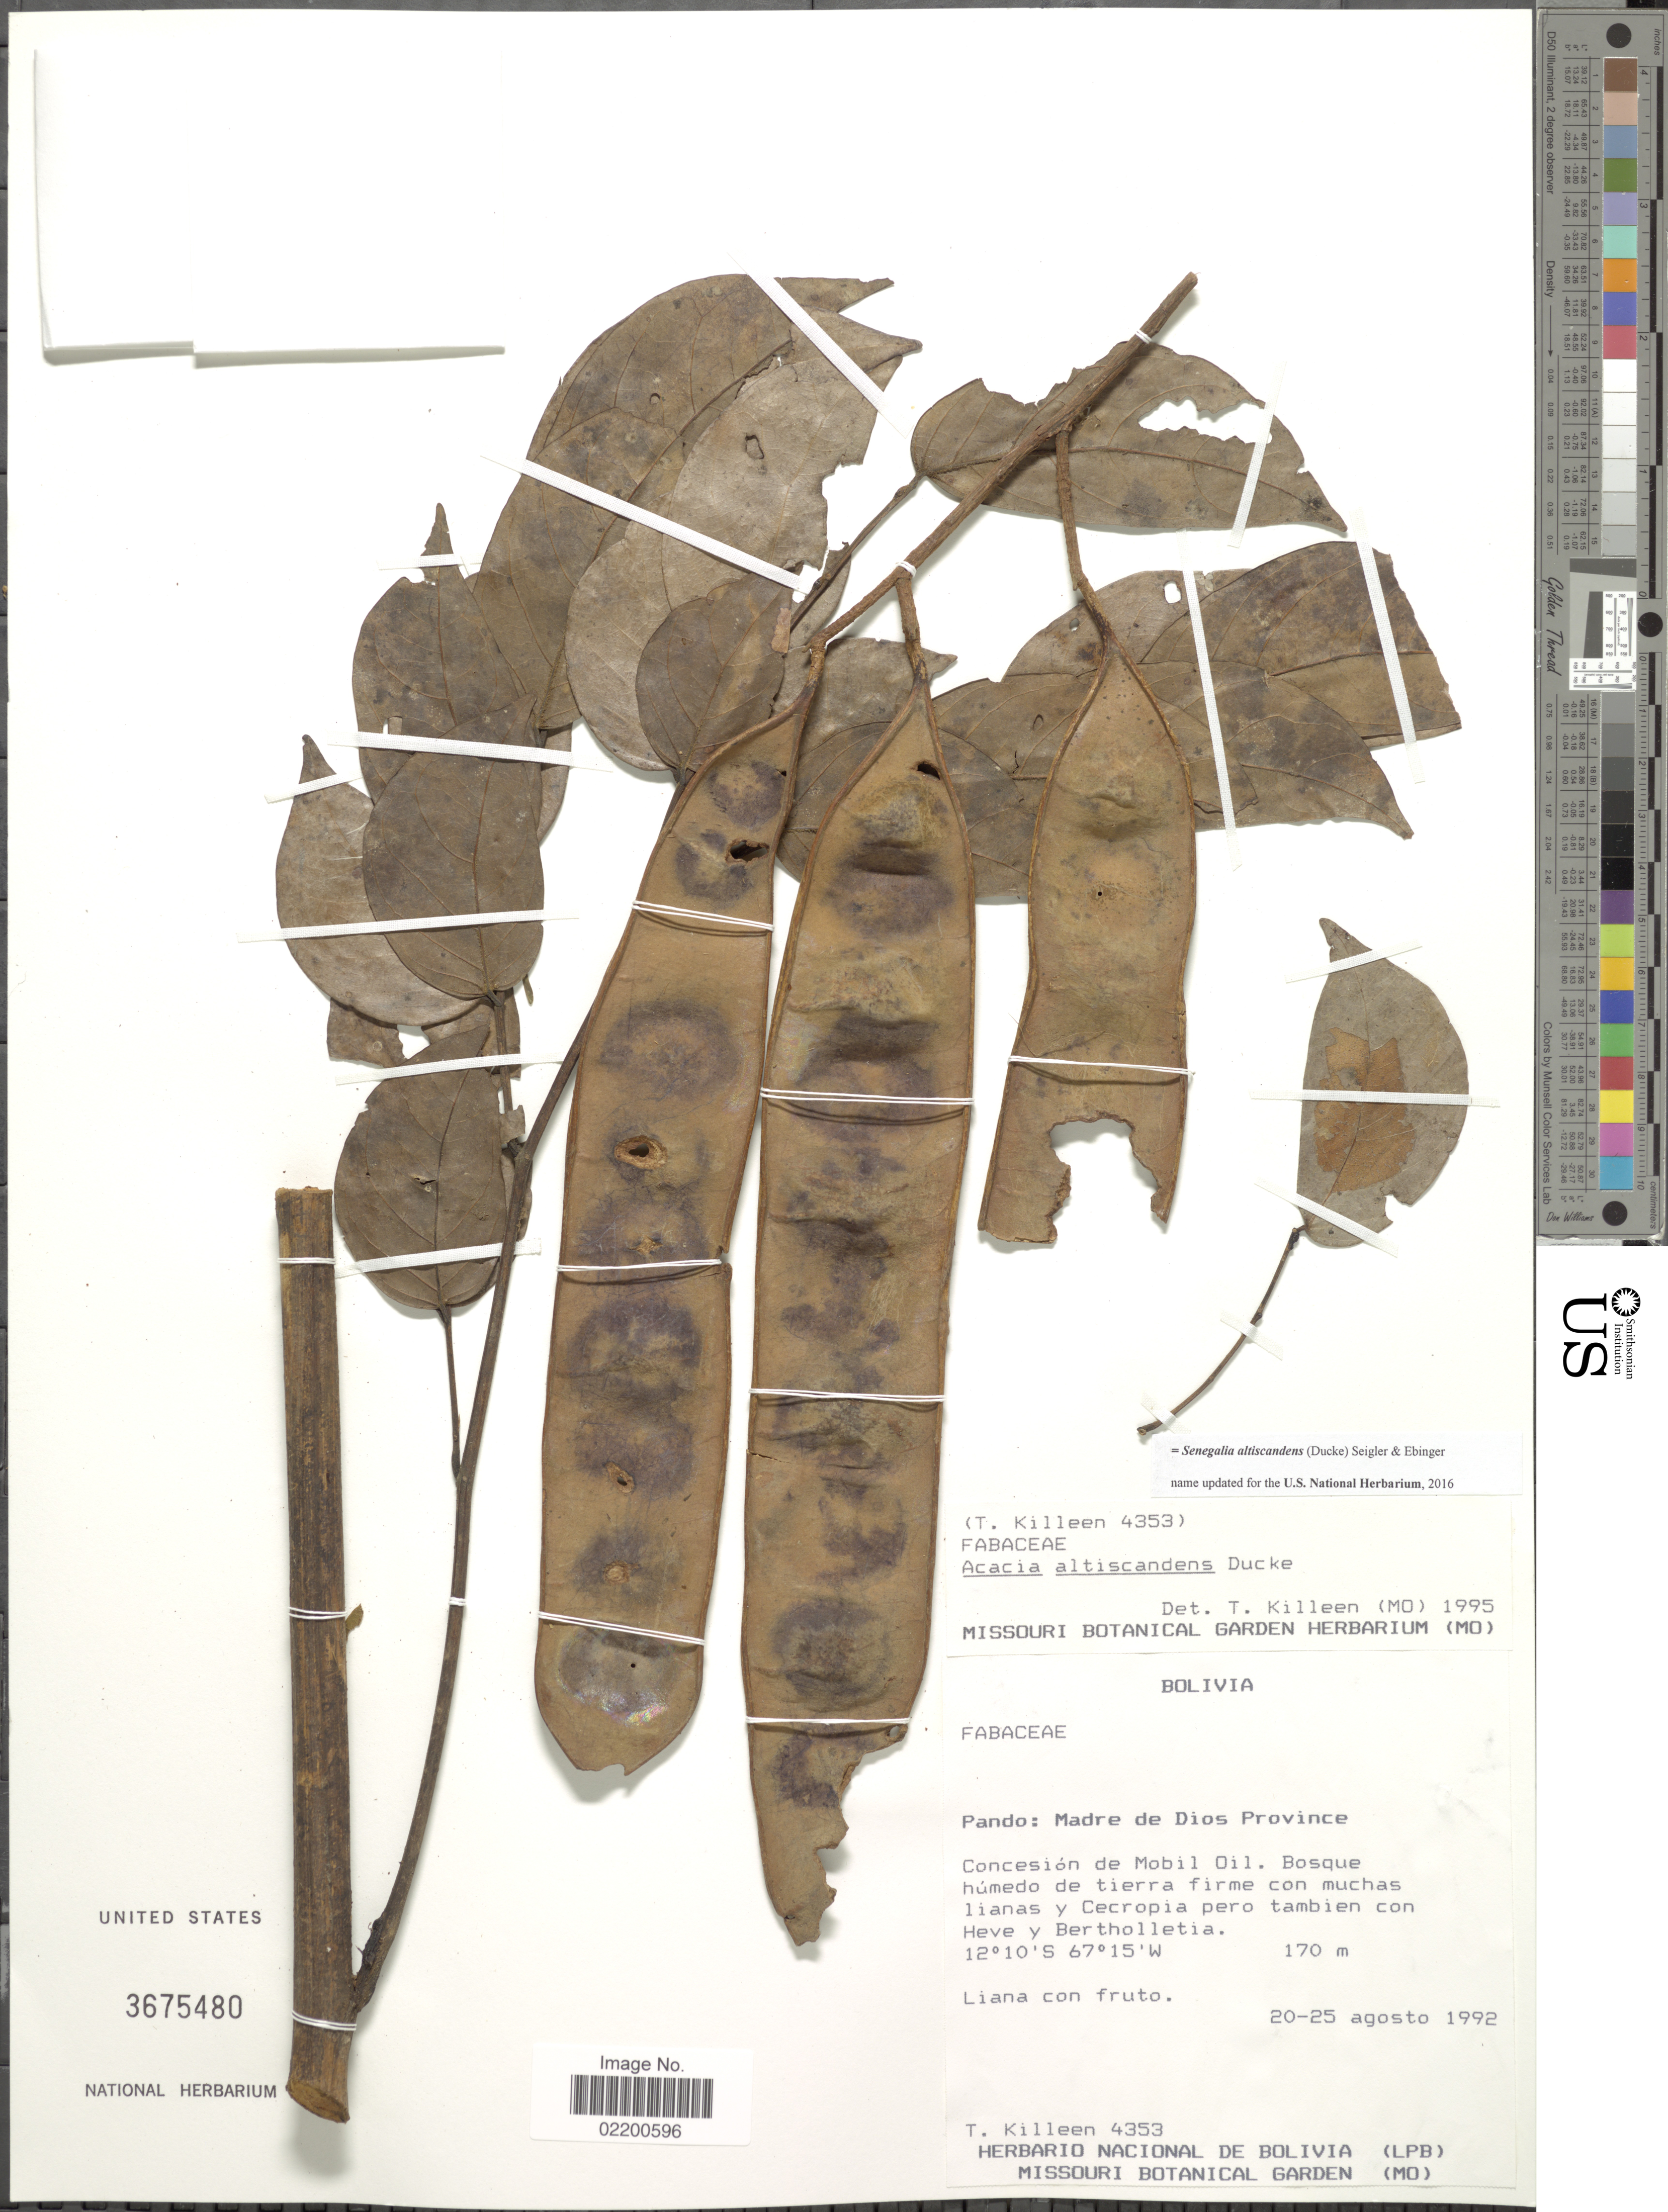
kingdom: Plantae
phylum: Tracheophyta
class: Magnoliopsida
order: Fabales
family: Fabaceae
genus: Senegalia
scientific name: Senegalia altiscandens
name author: (Ducke) Seigler & Ebinger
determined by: Terra, Vanessa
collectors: T. J. Killeen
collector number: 4353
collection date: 1992-08-20/1992-08-25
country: Bolivia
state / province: Pando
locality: Pando: Madre de Dios Province, Concesion de Mobil Oil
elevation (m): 170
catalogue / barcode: US 3675480